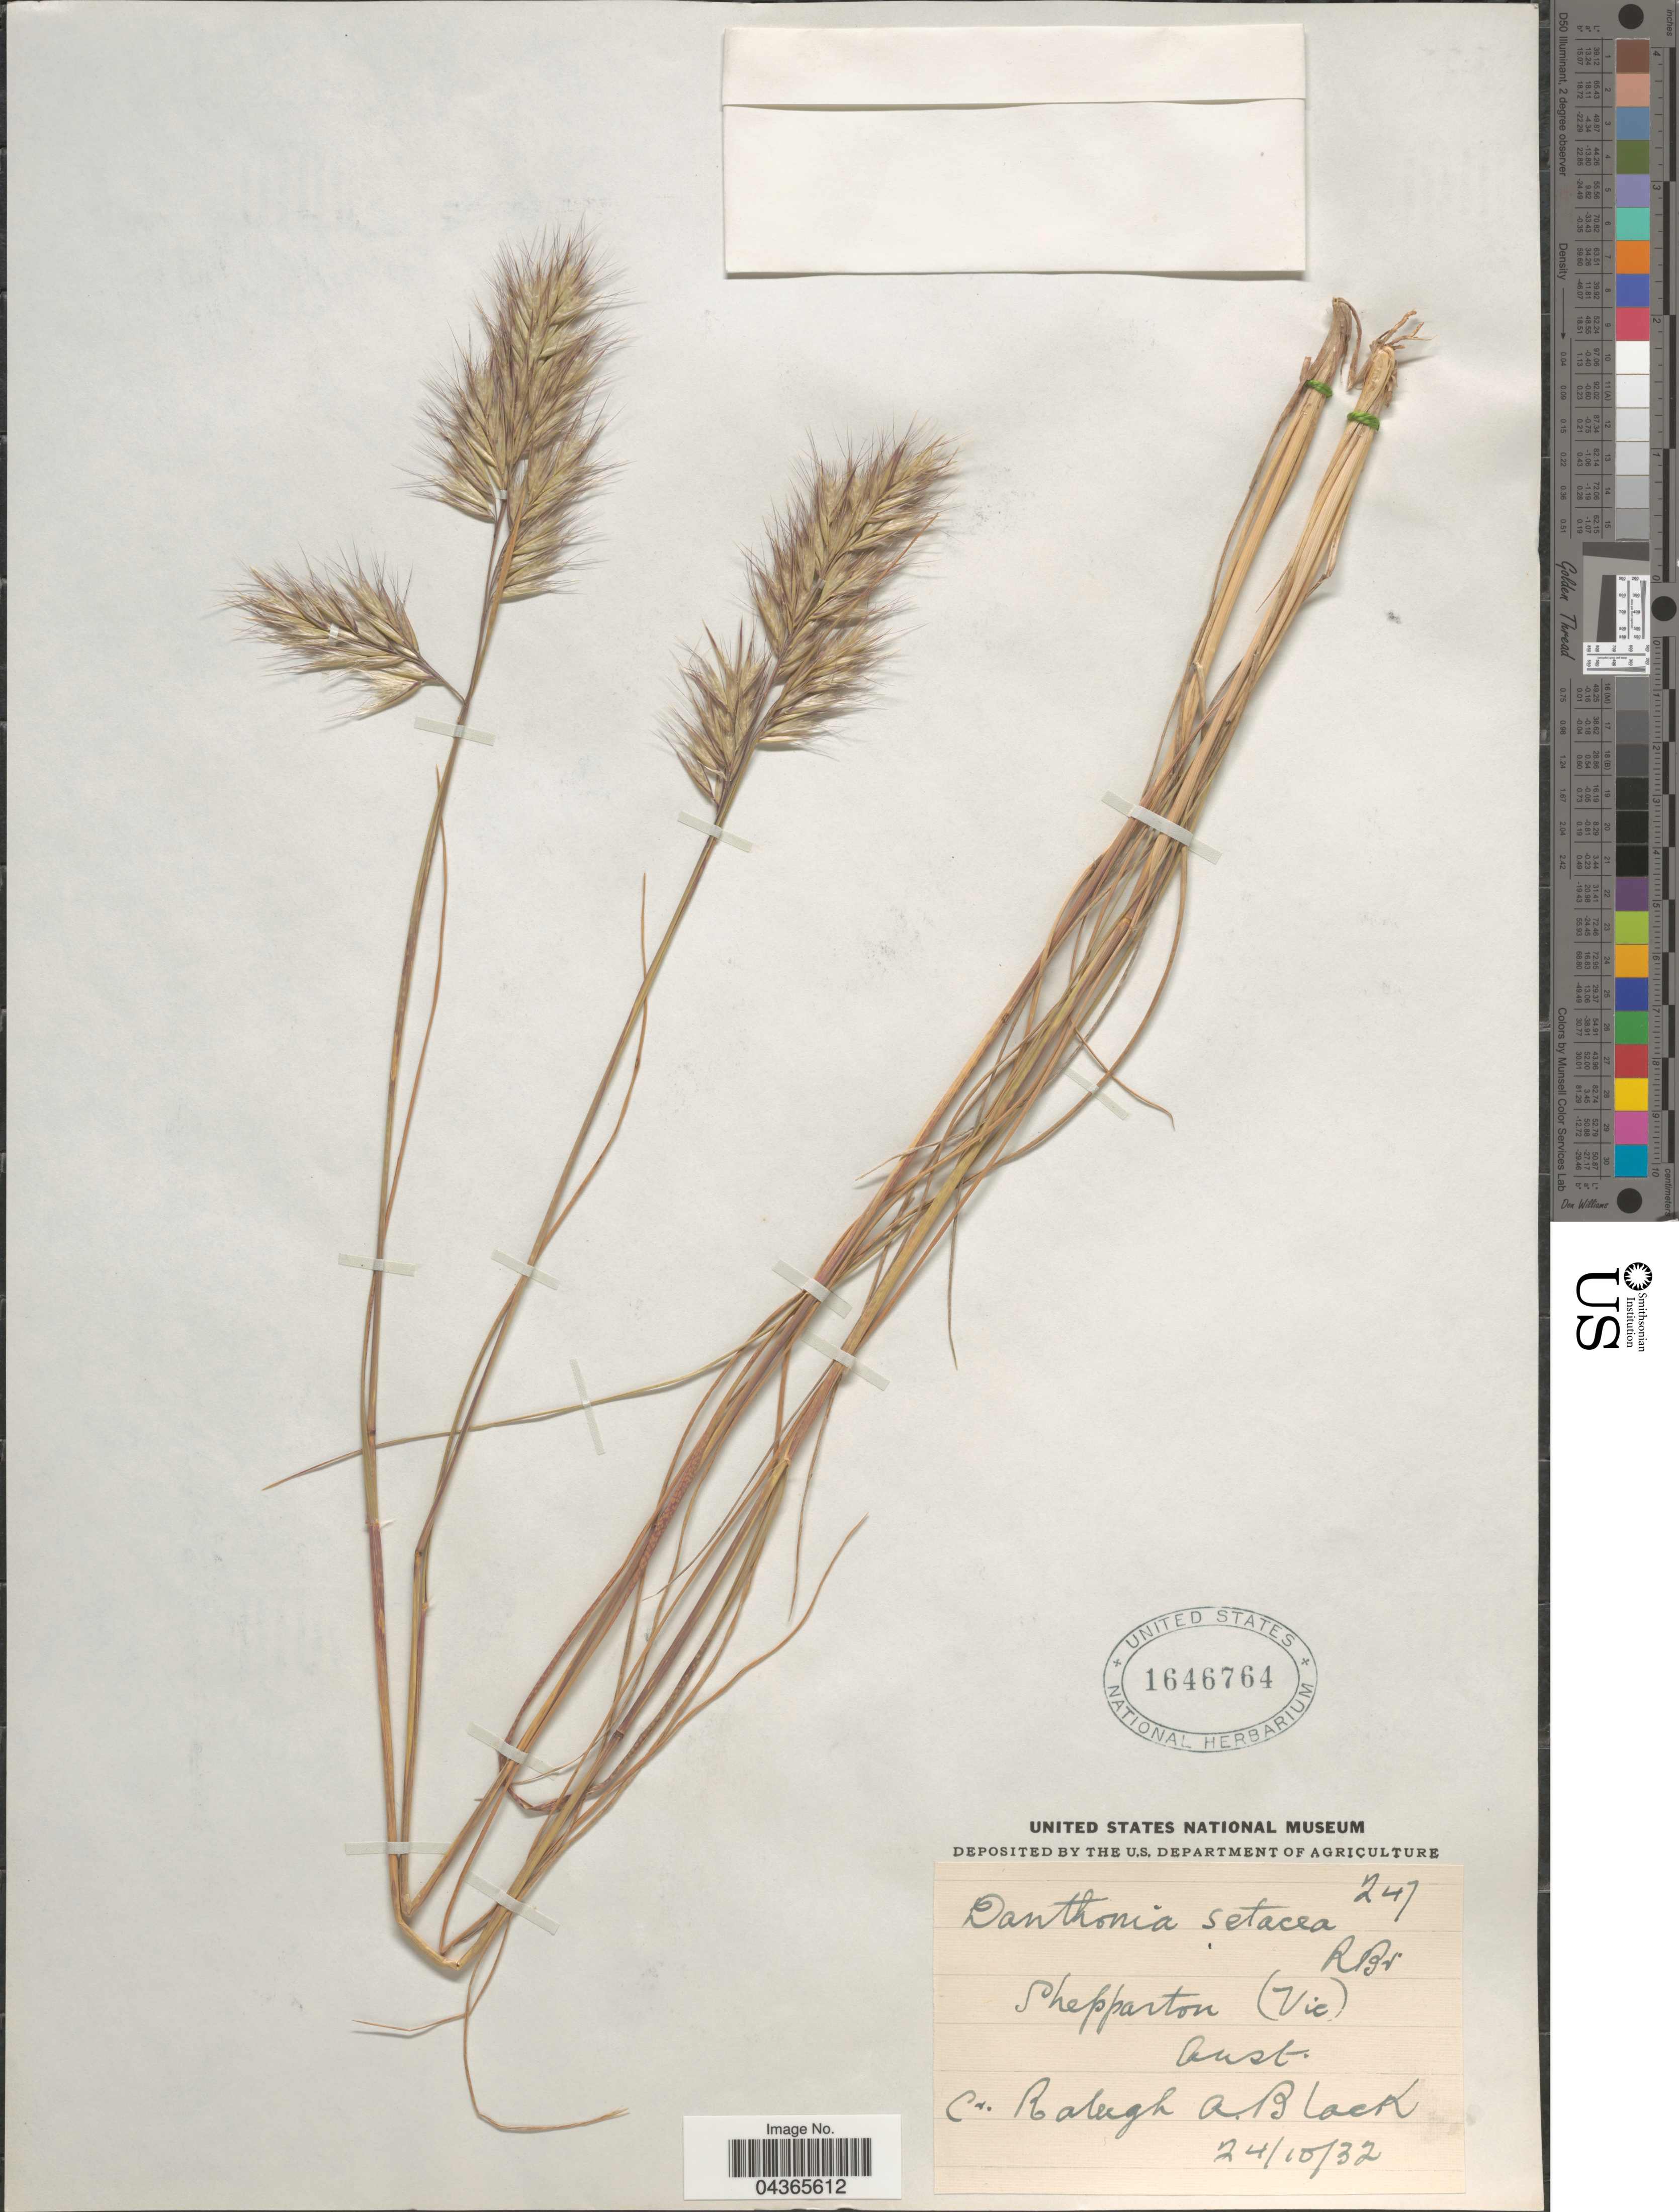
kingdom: Plantae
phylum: Tracheophyta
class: Liliopsida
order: Poales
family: Poaceae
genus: Rytidosperma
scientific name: Rytidosperma setaceum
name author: (R. Br.) Connor & Edgar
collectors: R. A. Black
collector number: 247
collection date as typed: Transcribed d/m/y: 24/10/32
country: Australia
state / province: Victoria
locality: Shepparton (Vic).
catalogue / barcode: US 1646764